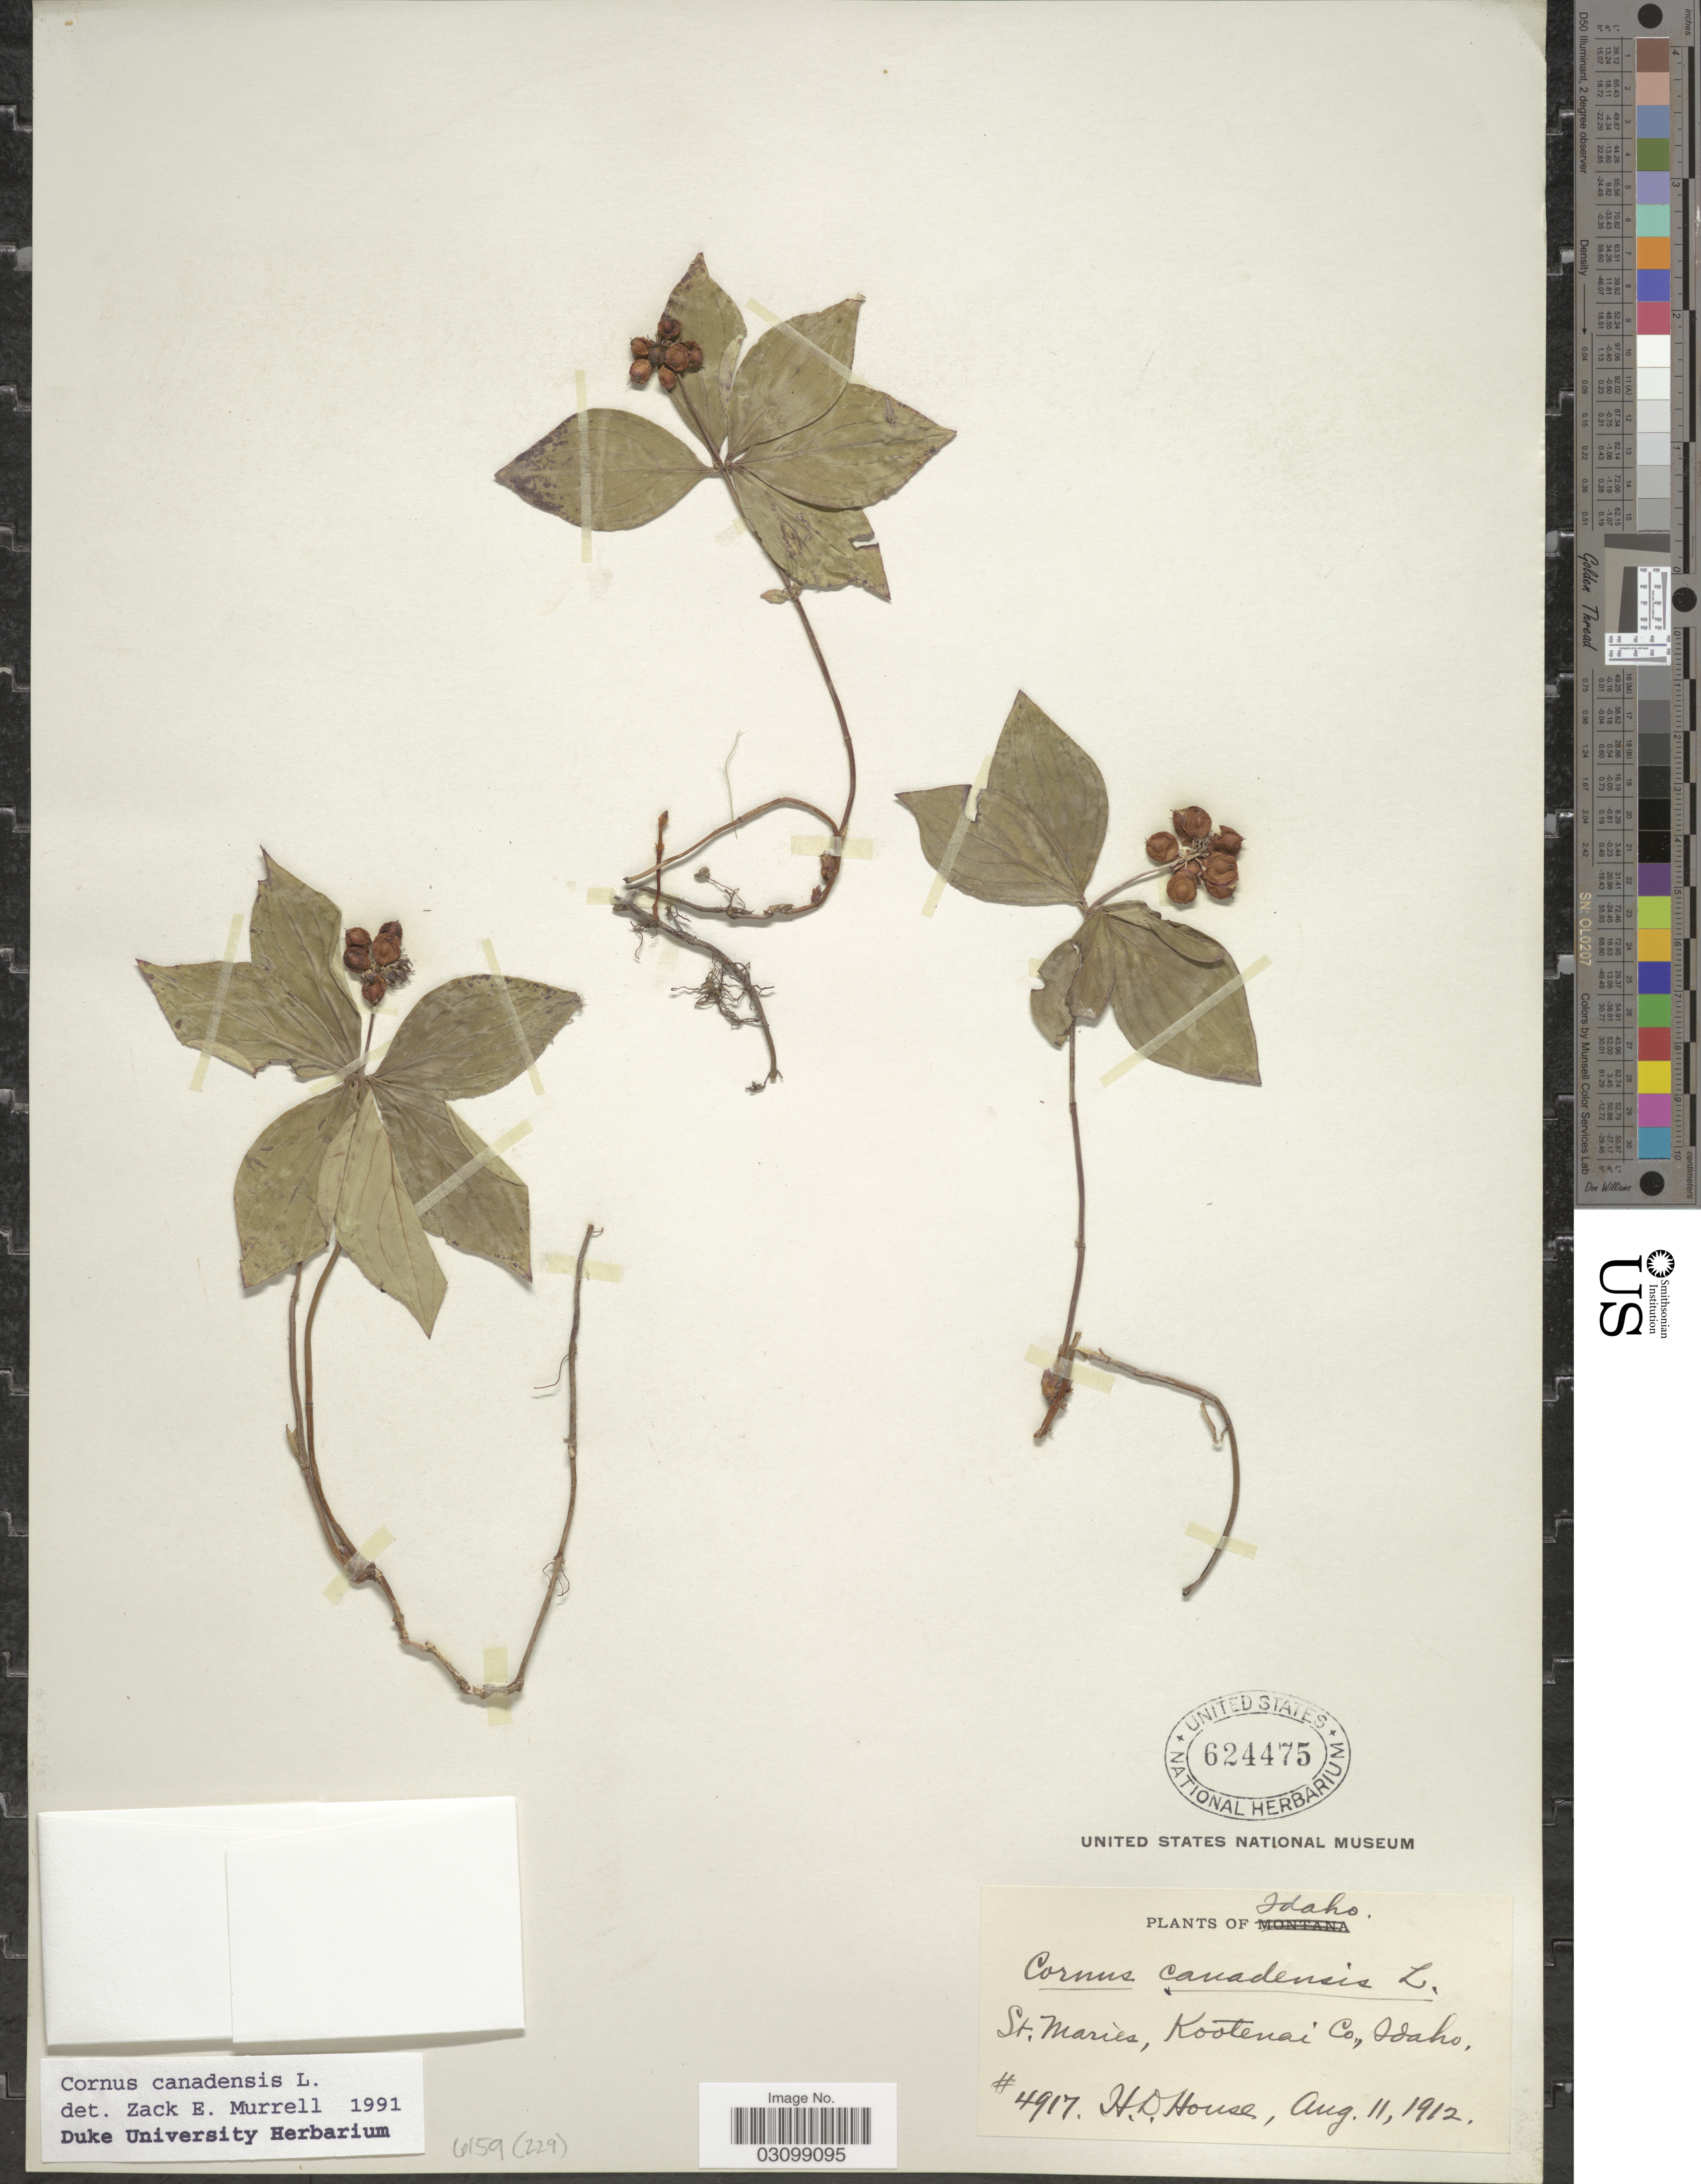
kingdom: Plantae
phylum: Tracheophyta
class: Magnoliopsida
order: Cornales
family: Cornaceae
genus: Cornus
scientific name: Cornus canadensis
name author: L.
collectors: H. D. House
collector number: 4917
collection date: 1912-08-11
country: United States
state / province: Idaho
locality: St. Maries, Kootenai Co.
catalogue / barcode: US 624475